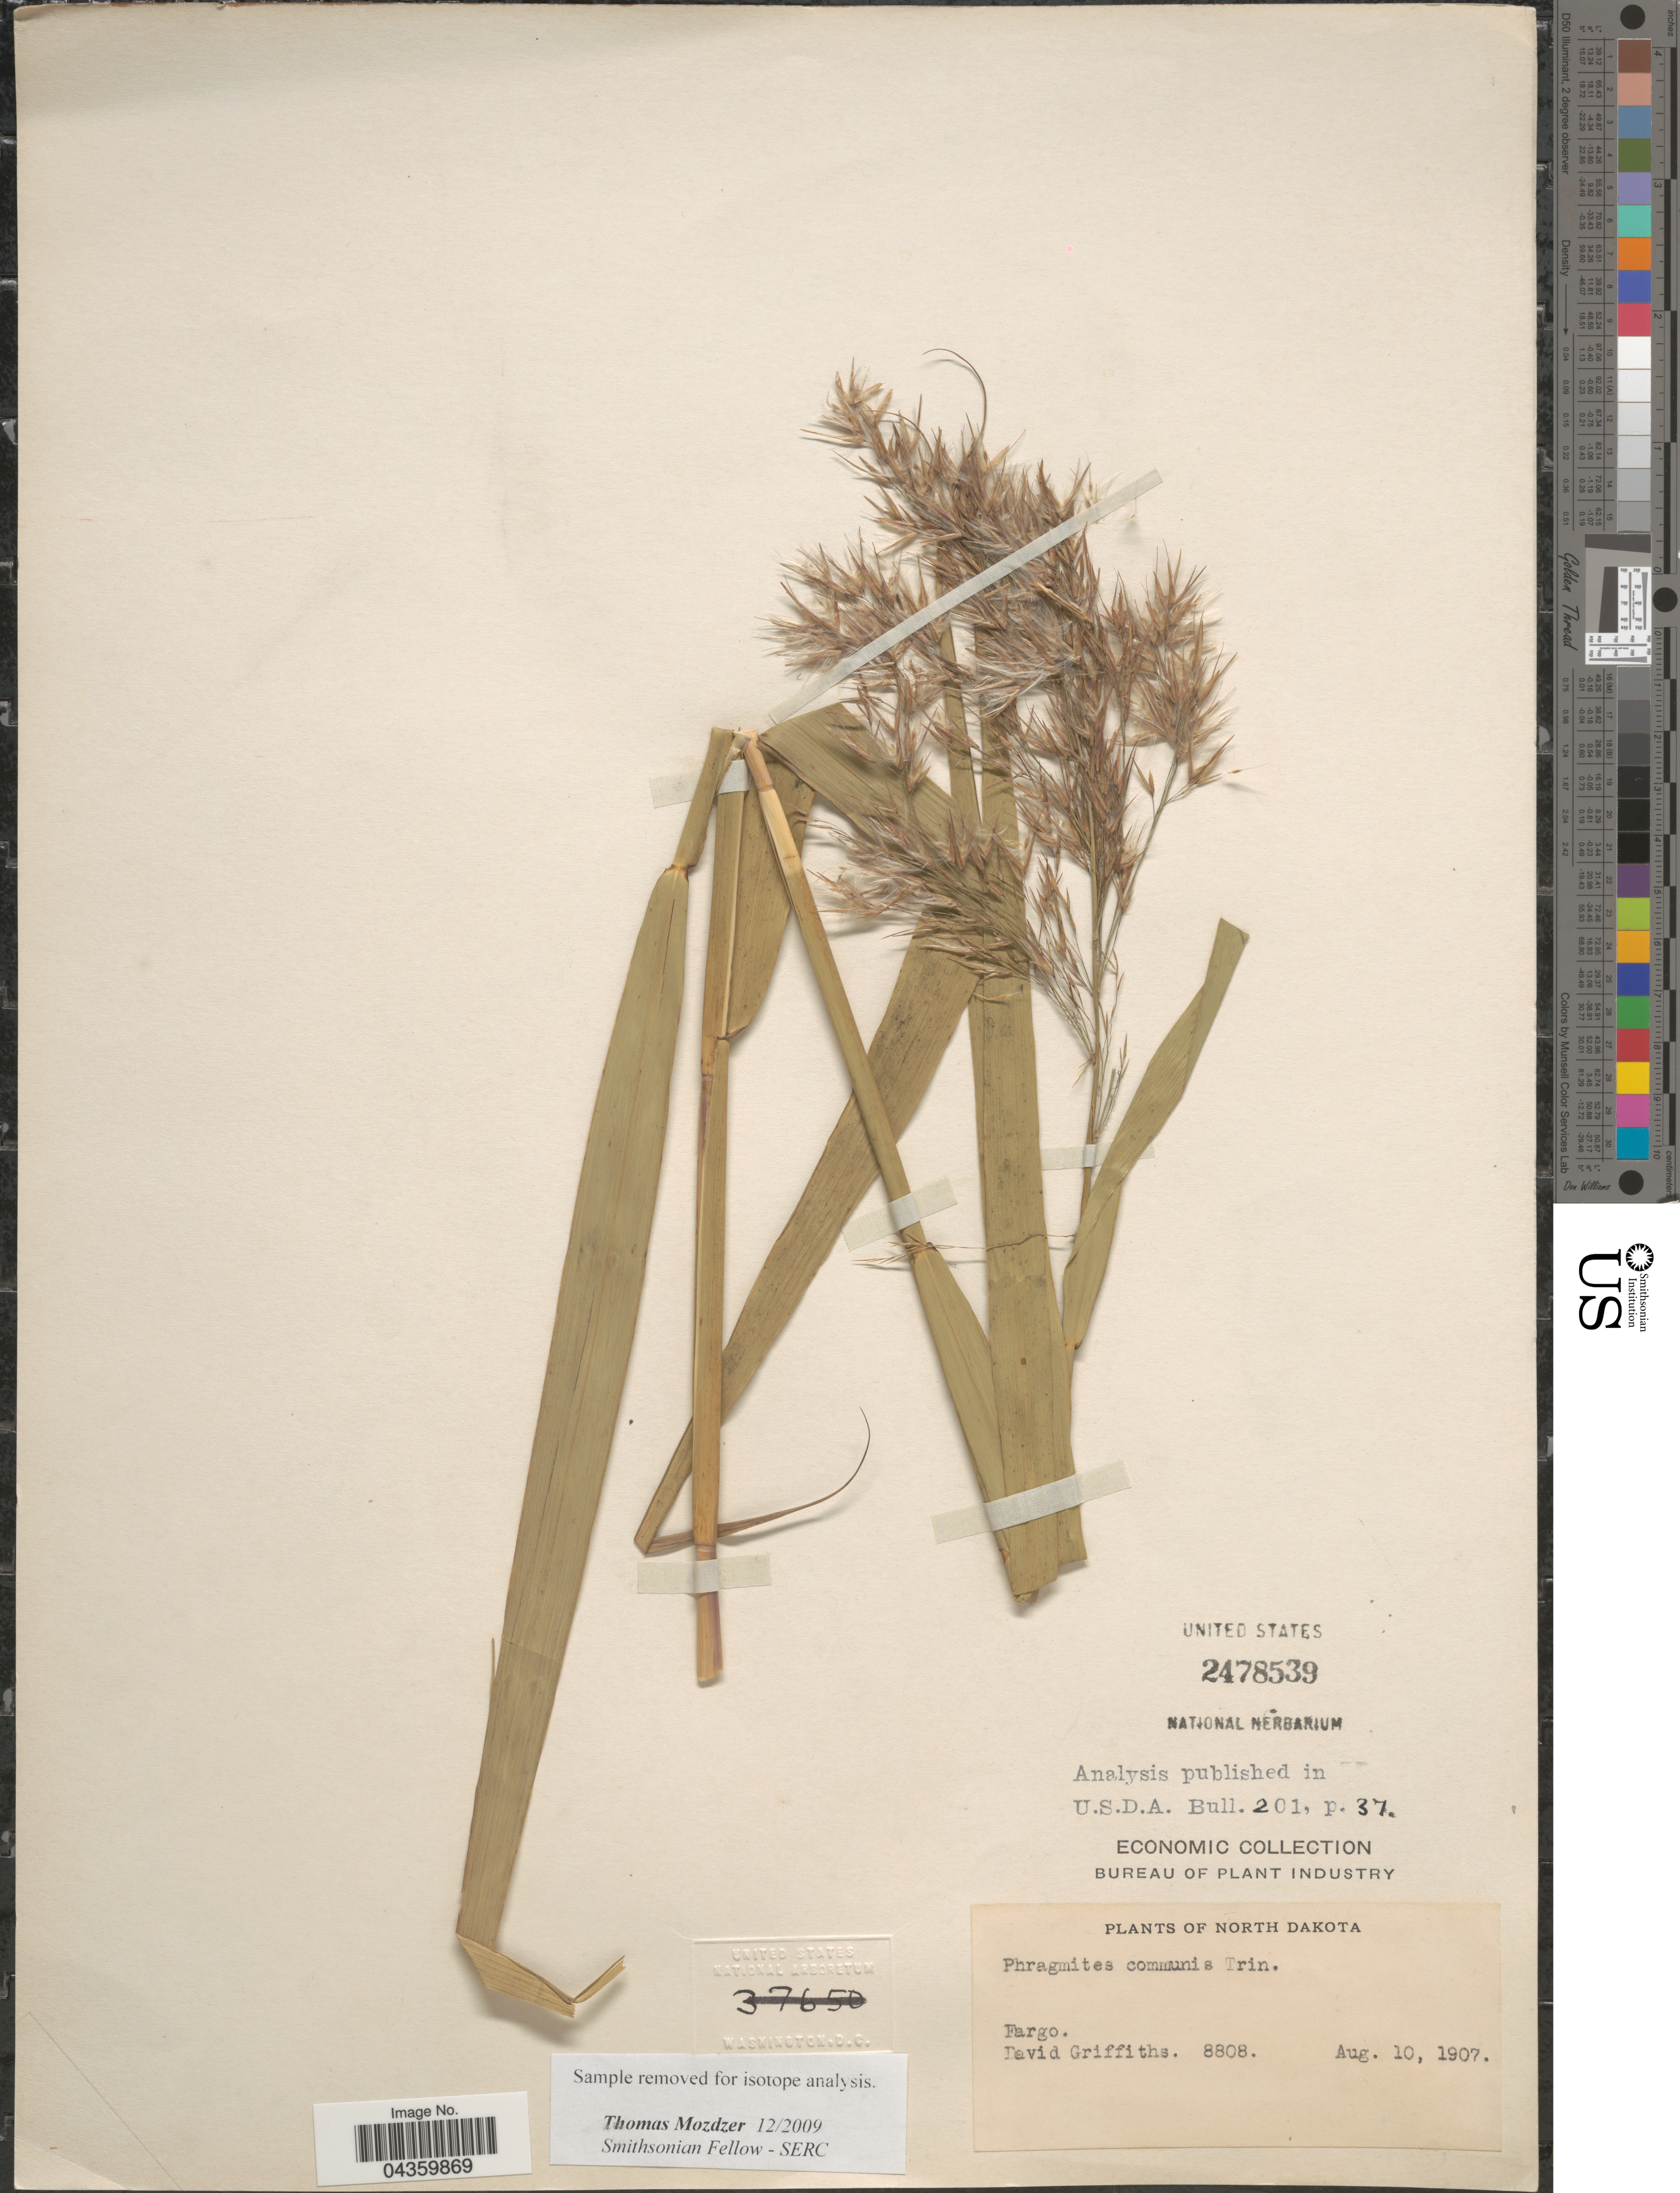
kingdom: Plantae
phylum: Tracheophyta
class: Liliopsida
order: Poales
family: Poaceae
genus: Phragmites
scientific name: Phragmites australis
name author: (Cav.) Trin. ex Steud.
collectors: D. Griffiths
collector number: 8808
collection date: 1907-08-10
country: United States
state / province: North Dakota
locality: Fargo.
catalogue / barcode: US 2478539